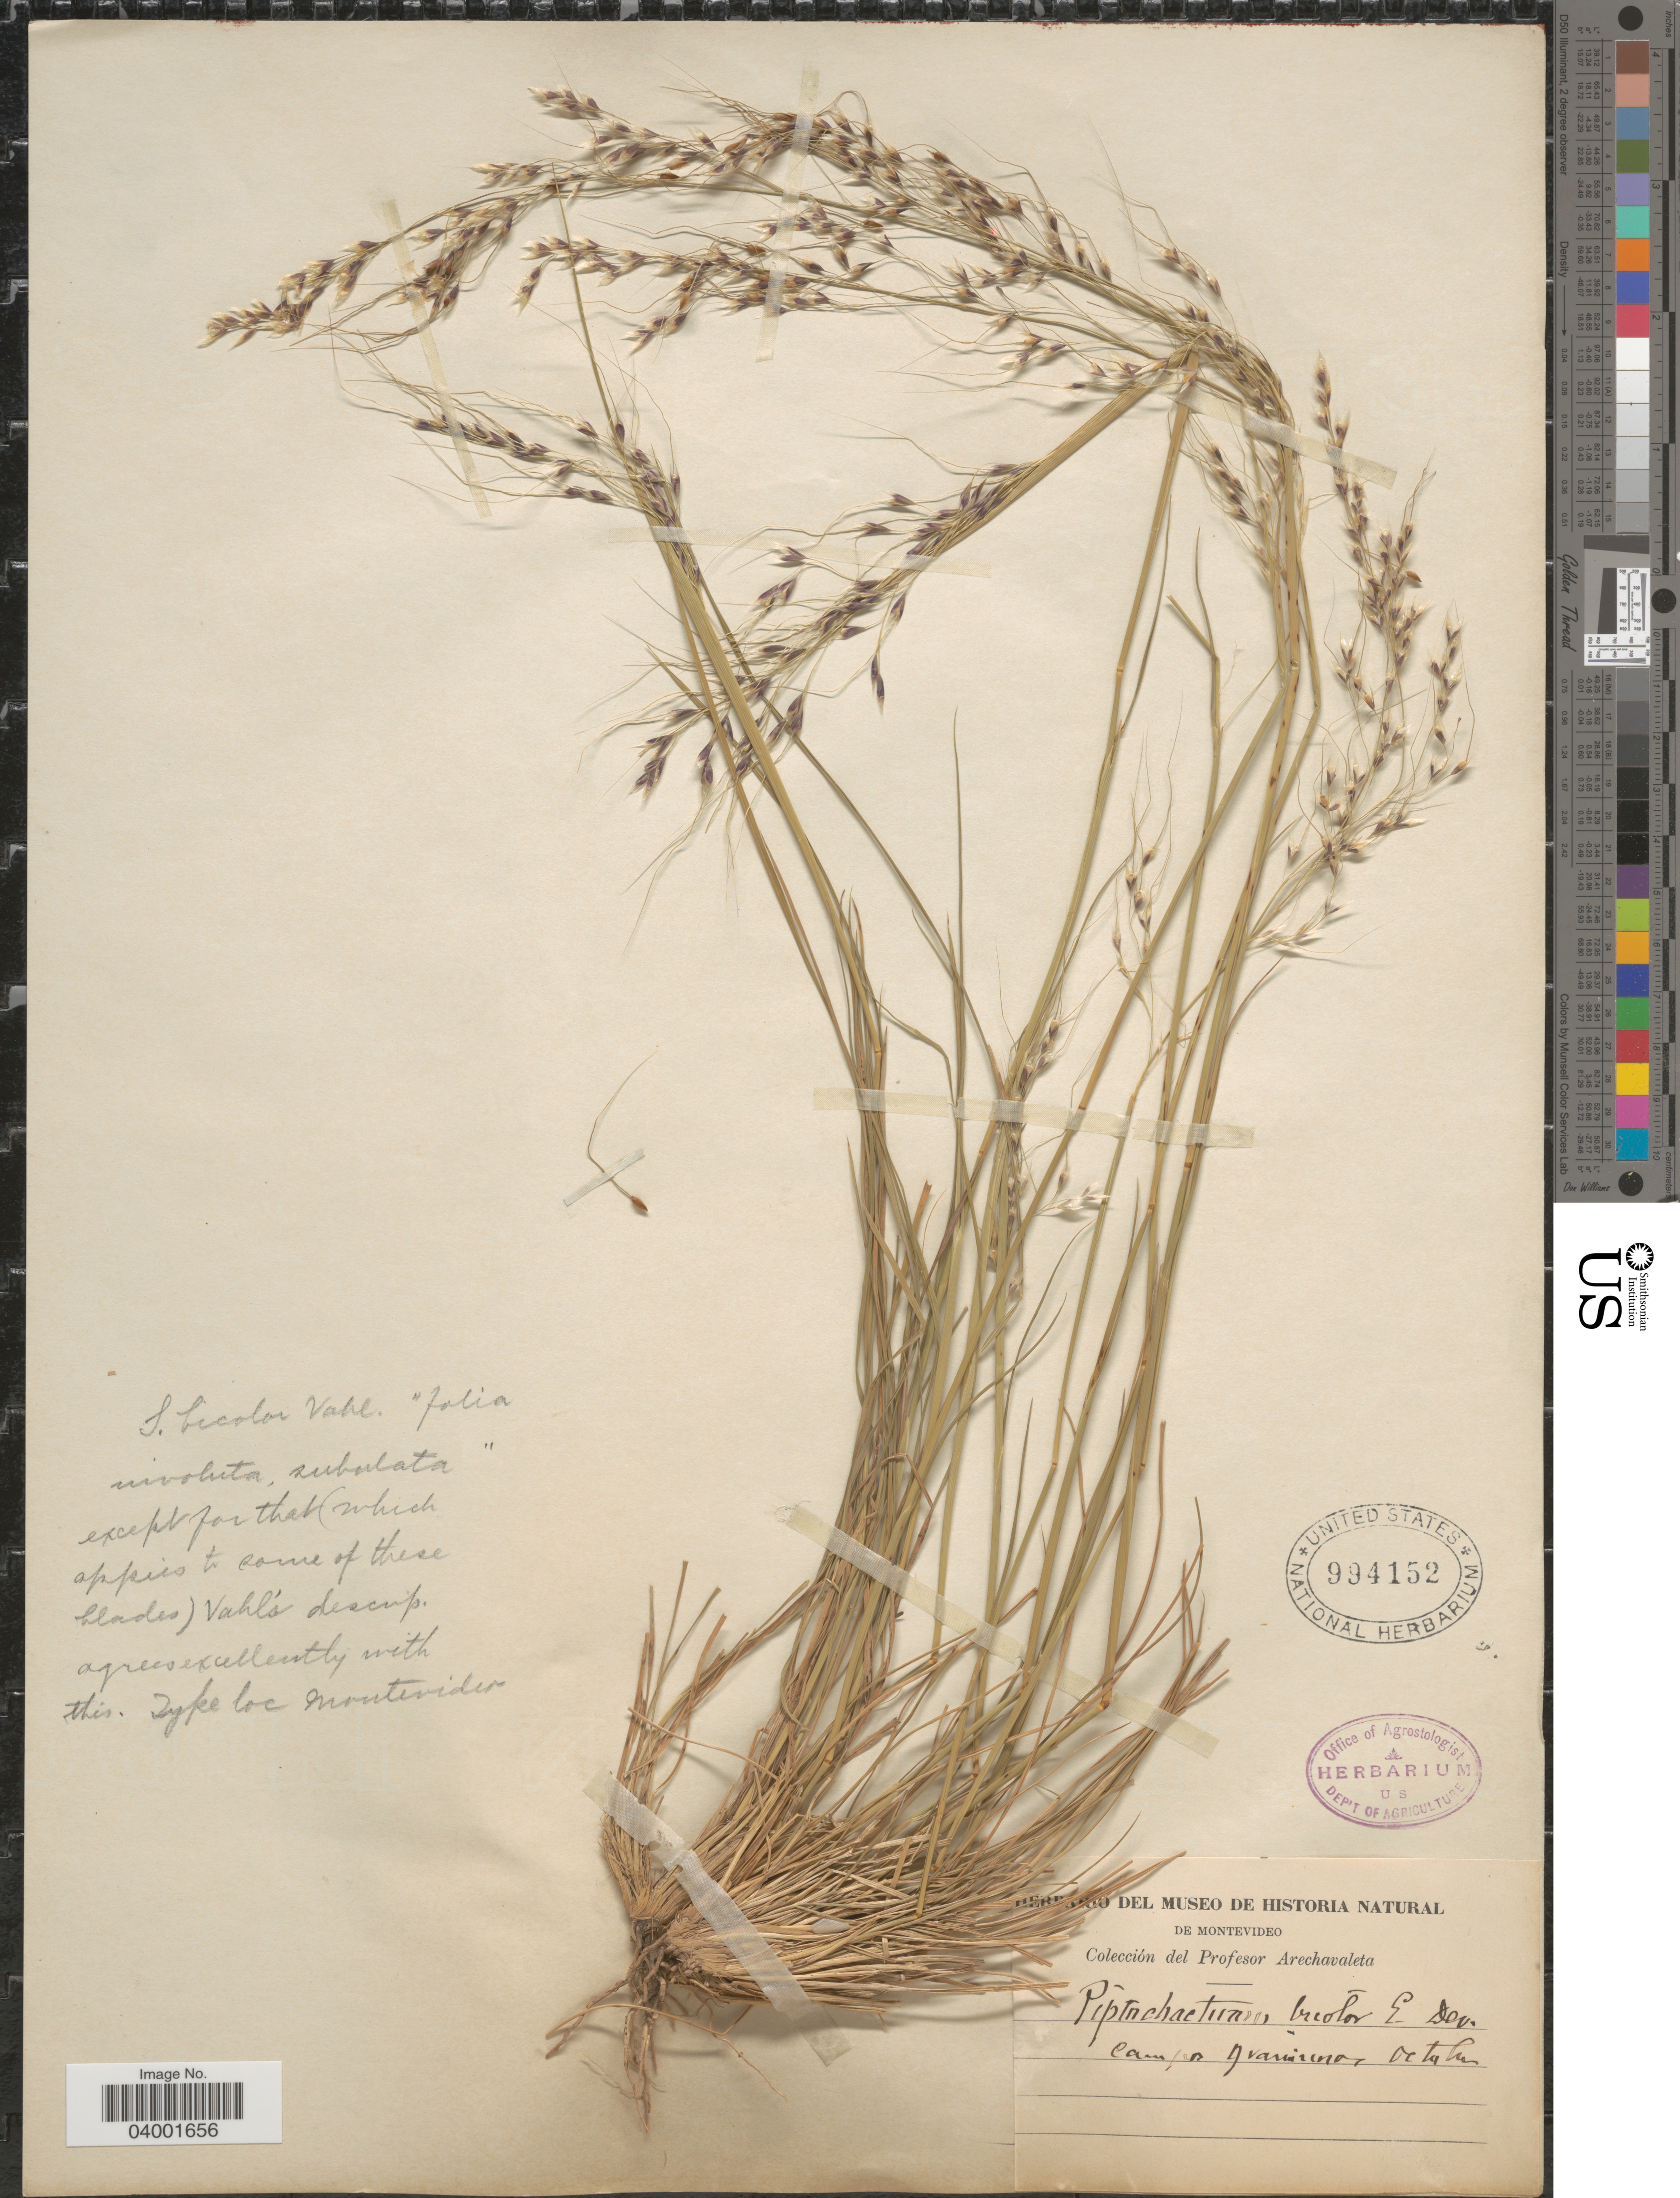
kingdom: Plantae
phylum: Tracheophyta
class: Liliopsida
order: Poales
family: Poaceae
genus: Piptochaetium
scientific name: Piptochaetium bicolor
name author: (Vahl) É. Desv.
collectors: Arechavaleta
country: Uruguay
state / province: Montevideo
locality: Campo graminosis.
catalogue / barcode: US 994152